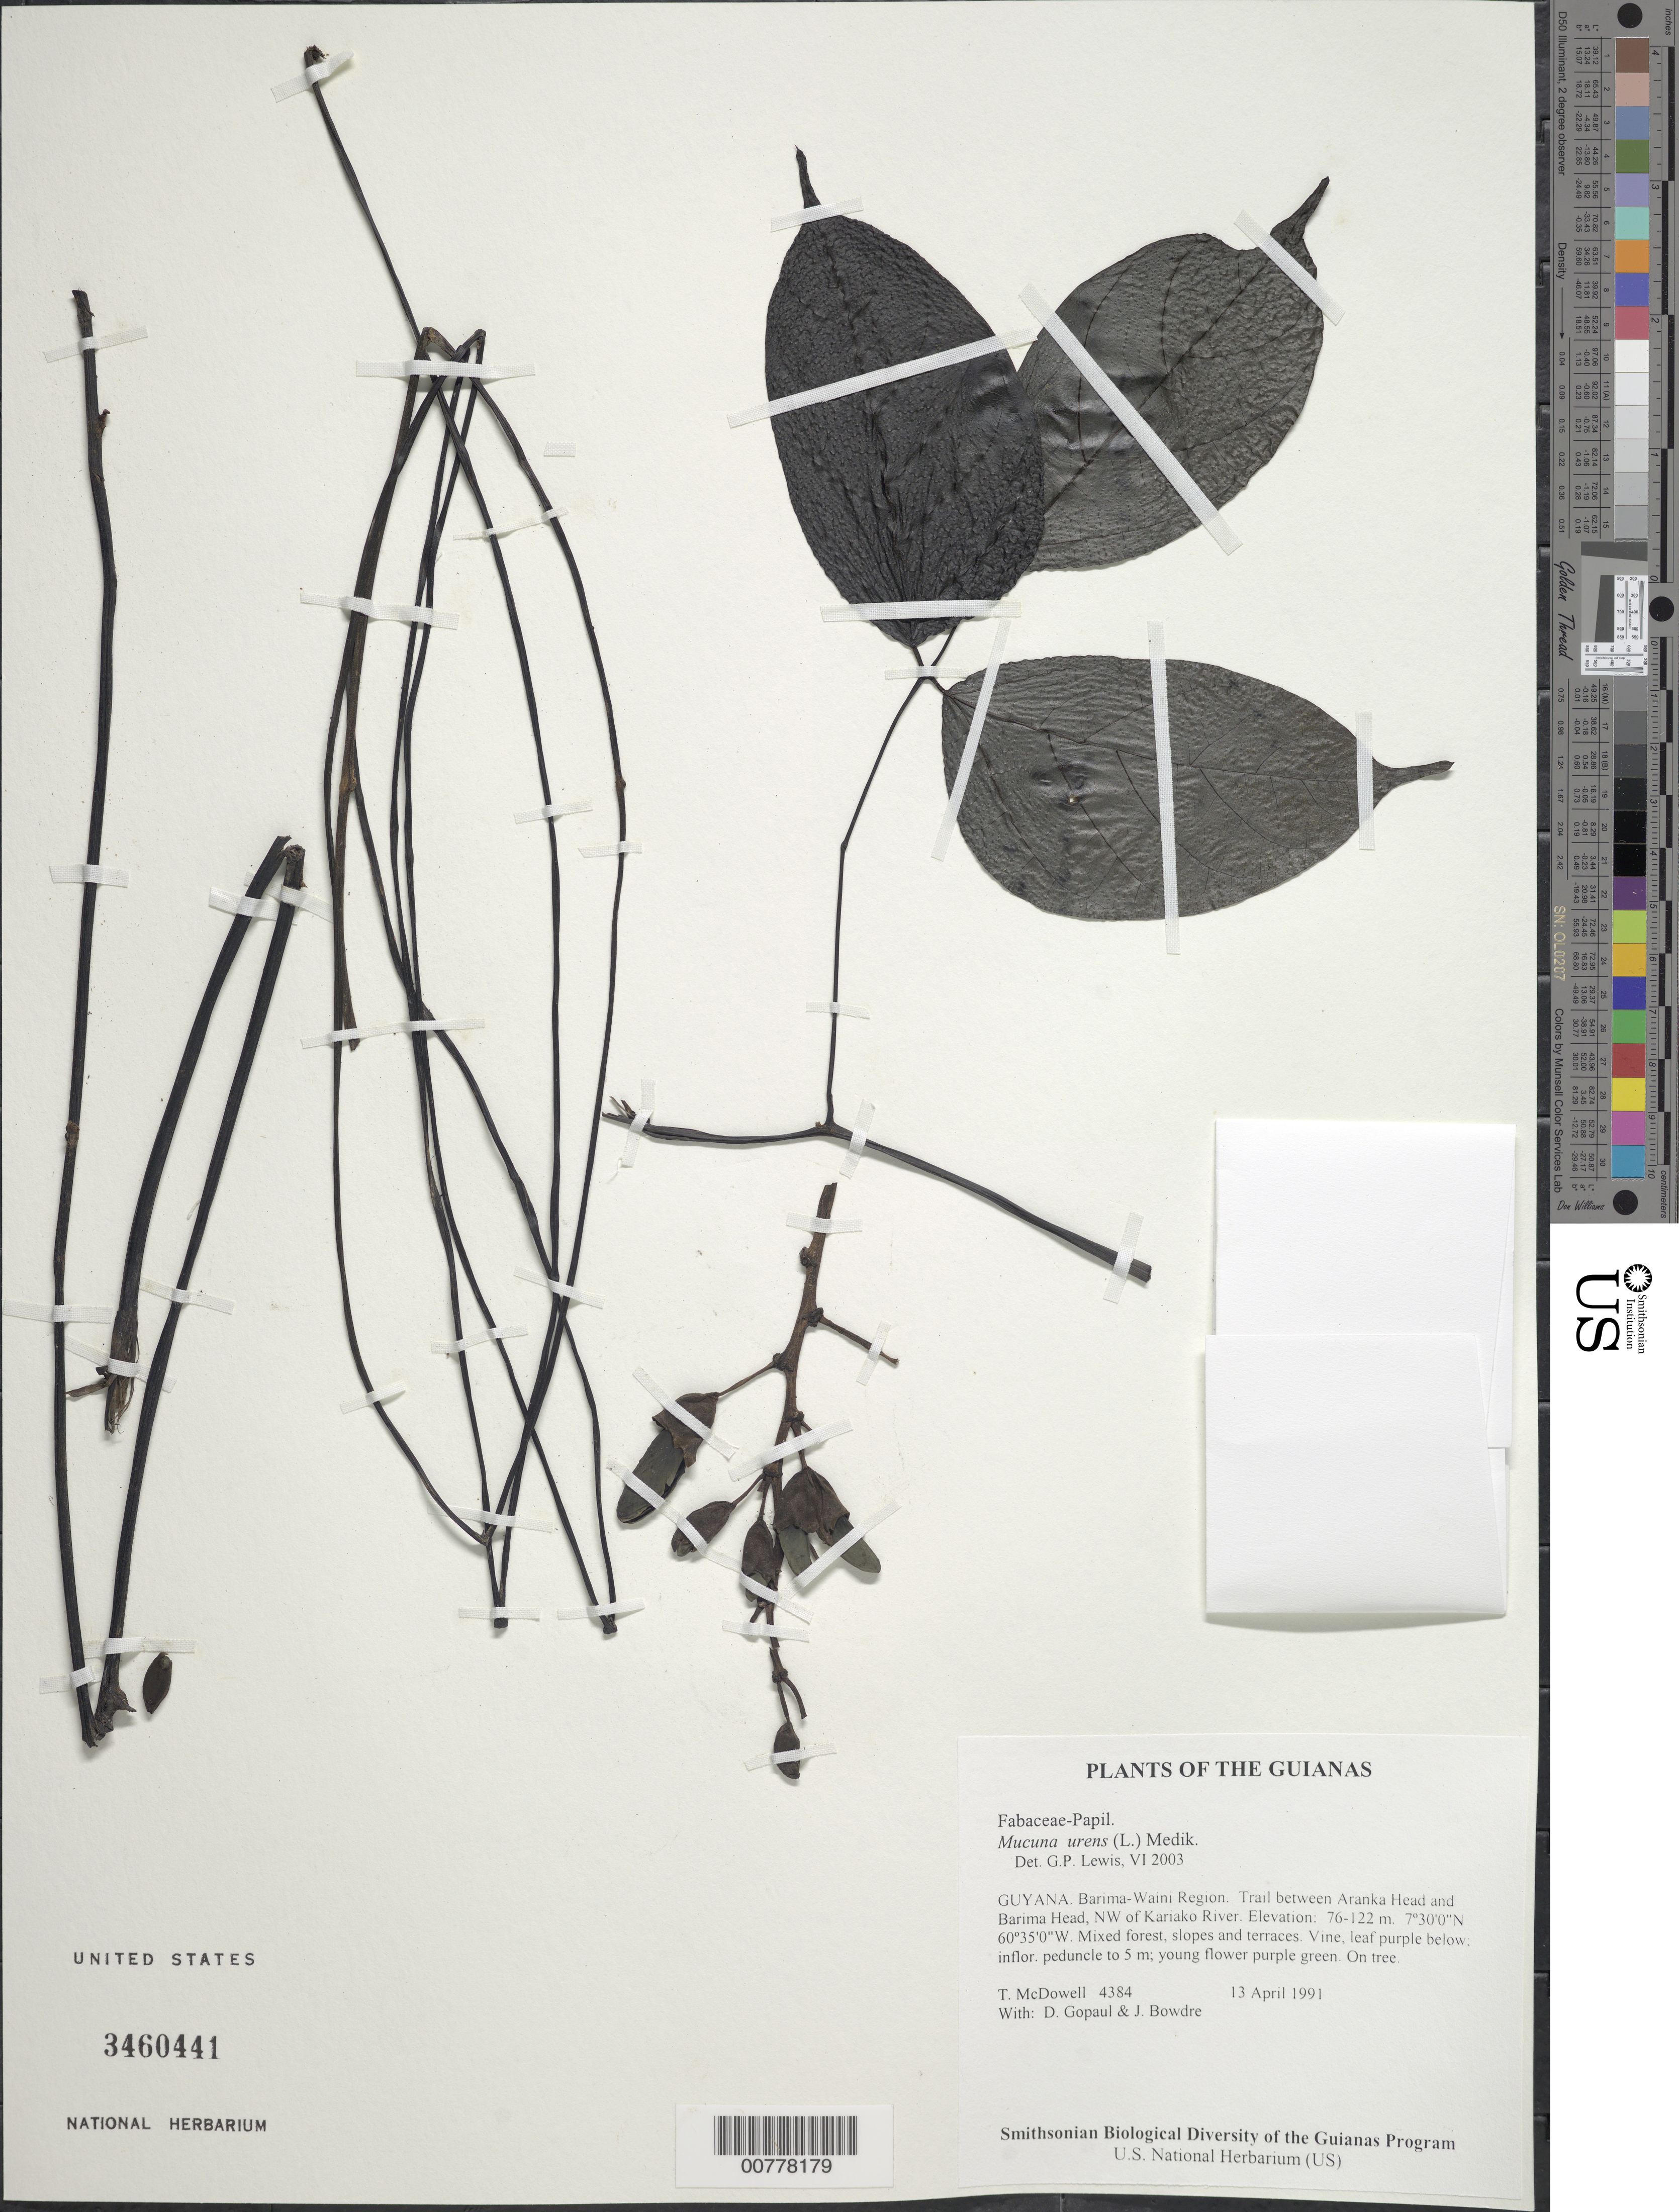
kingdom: Plantae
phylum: Tracheophyta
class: Magnoliopsida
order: Fabales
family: Fabaceae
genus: Mucuna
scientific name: Mucuna urens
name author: (L.) Medik.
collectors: T. McDowell, D. Gopaul & J. Bowdre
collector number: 4384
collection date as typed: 13 April 1991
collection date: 1991-04-13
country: Guyana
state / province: Barima-Waini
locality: Trail between Aranka Head and Barima Head, NW of Kariako River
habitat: Mixed forest, slopes and terraces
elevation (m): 76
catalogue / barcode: US 3460441